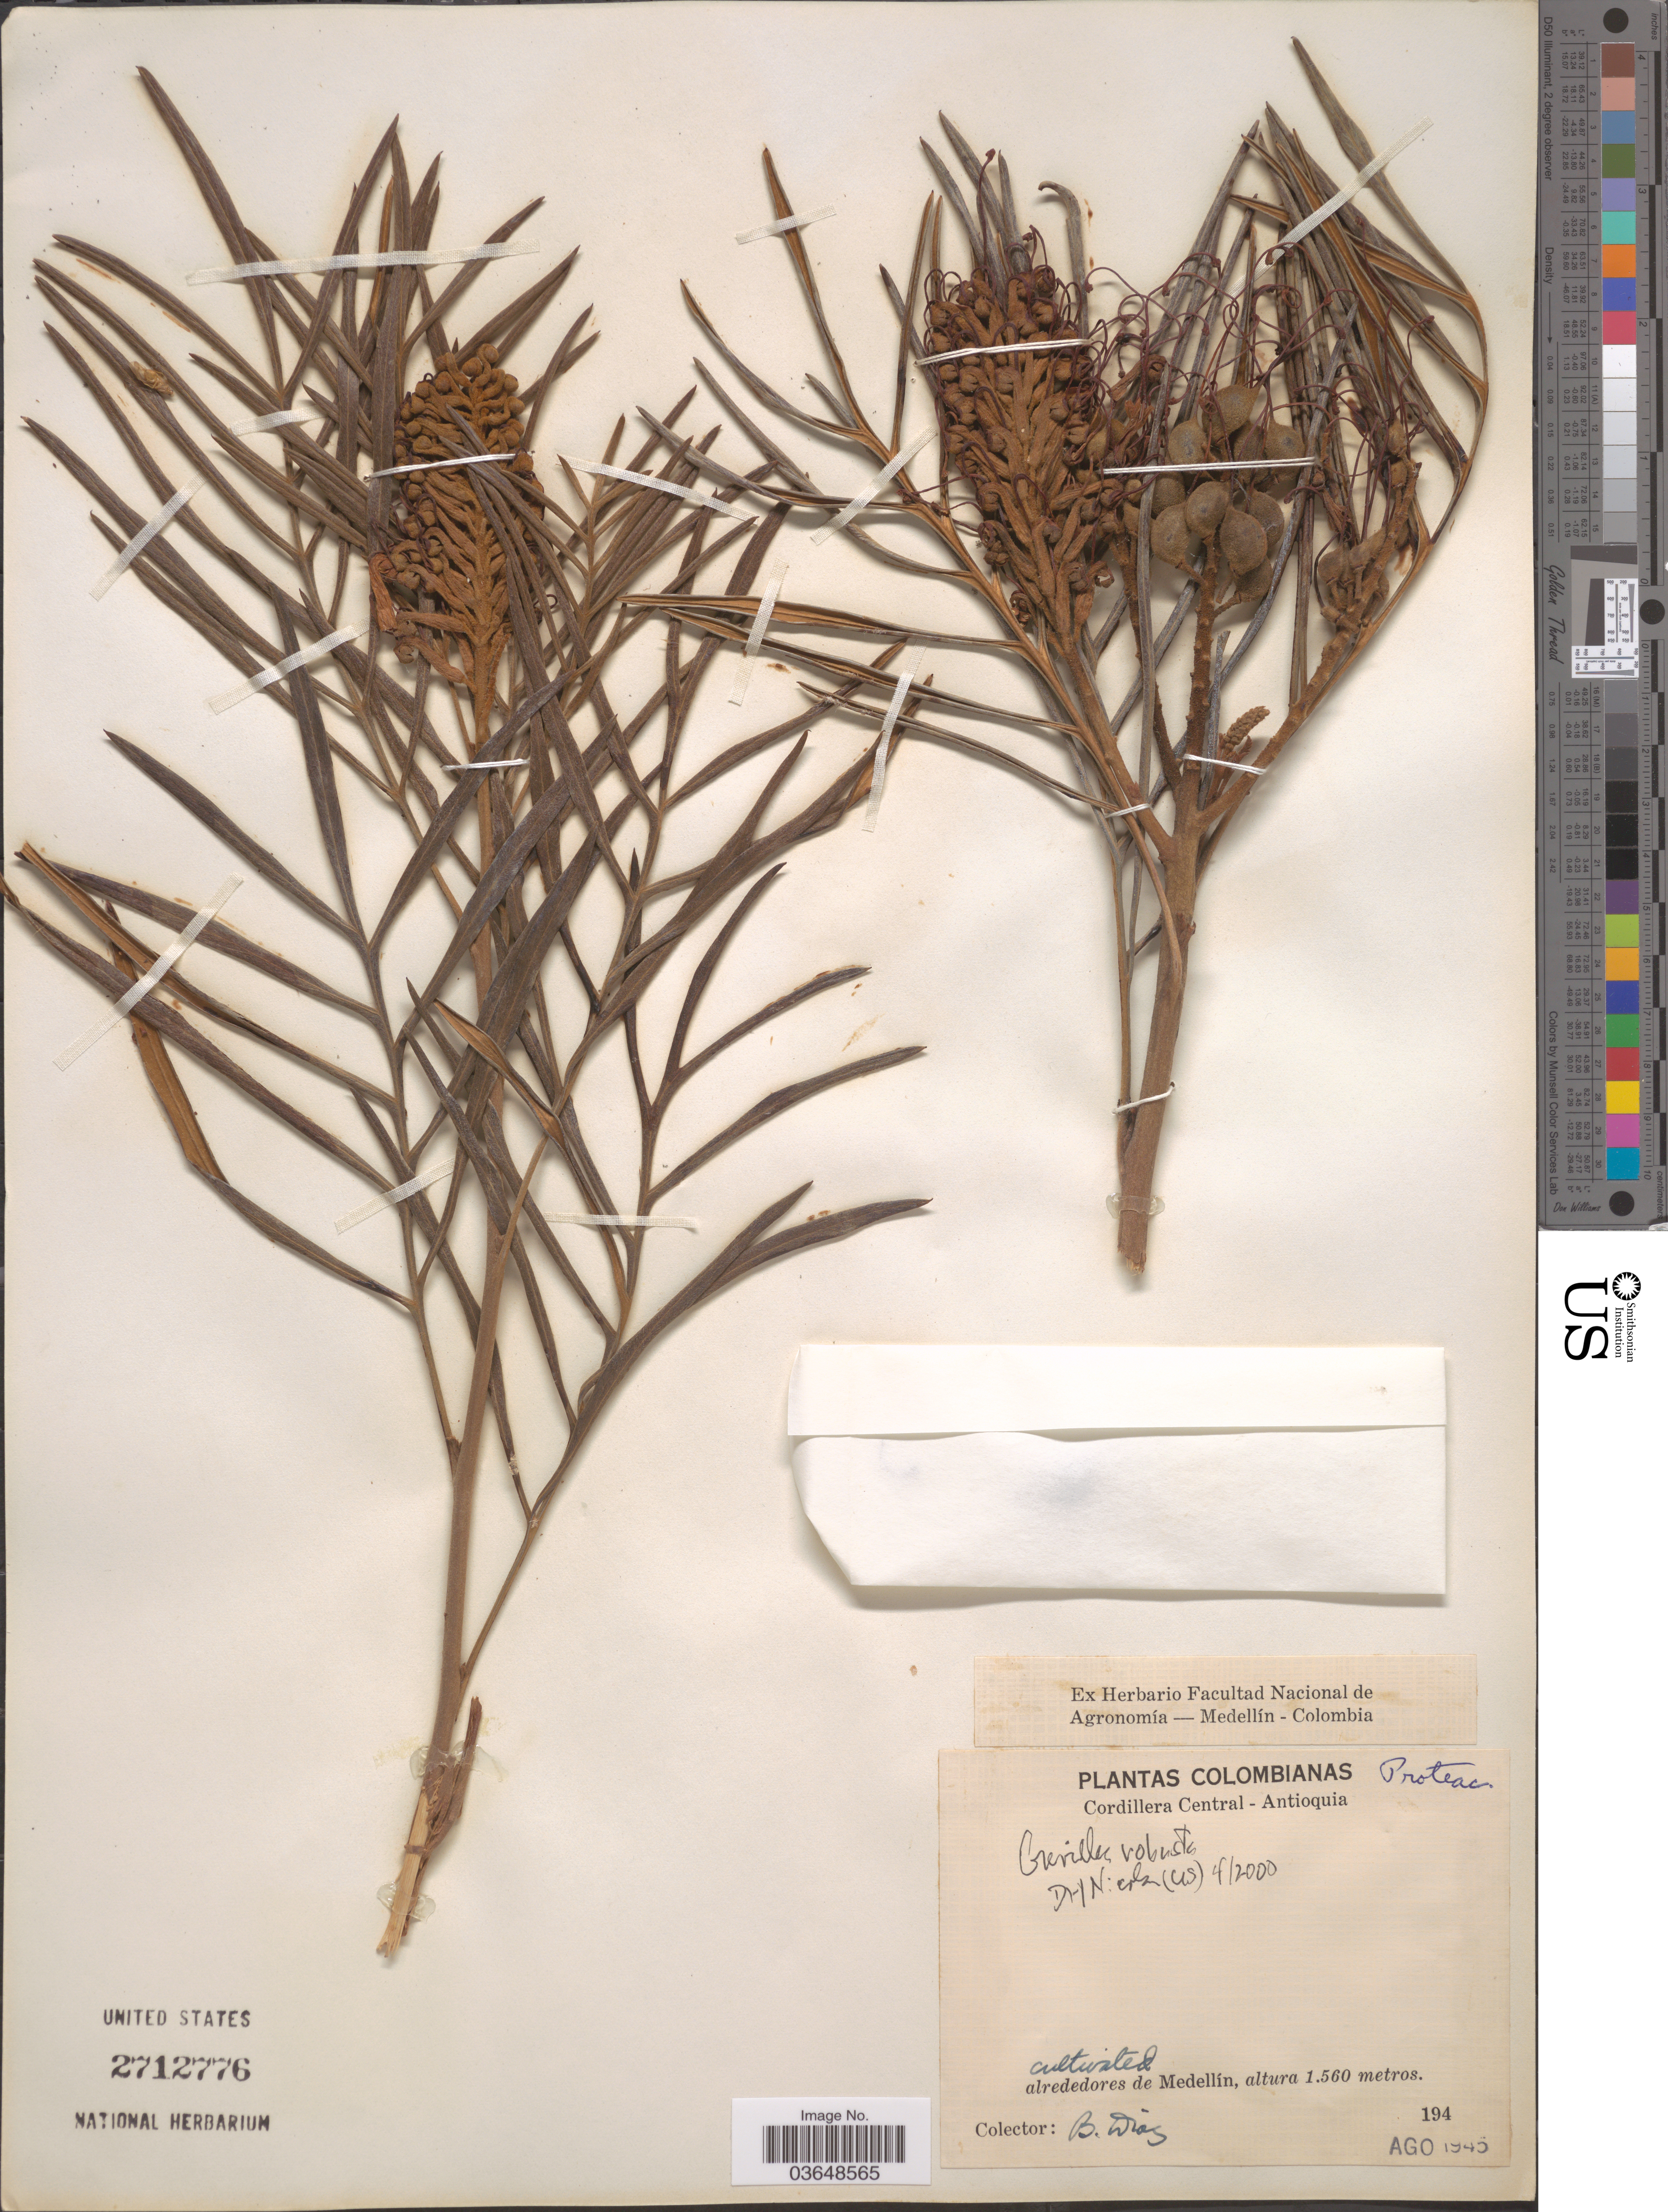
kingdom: Plantae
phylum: Tracheophyta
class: Magnoliopsida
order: Proteales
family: Proteaceae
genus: Grevillea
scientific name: Grevillea robusta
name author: A. Cunn.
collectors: B. Diaz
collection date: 1945-08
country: Colombia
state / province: Antioquia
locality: Cordillera Central. Alrededores de Medellín.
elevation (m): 1560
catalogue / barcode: US 2712776